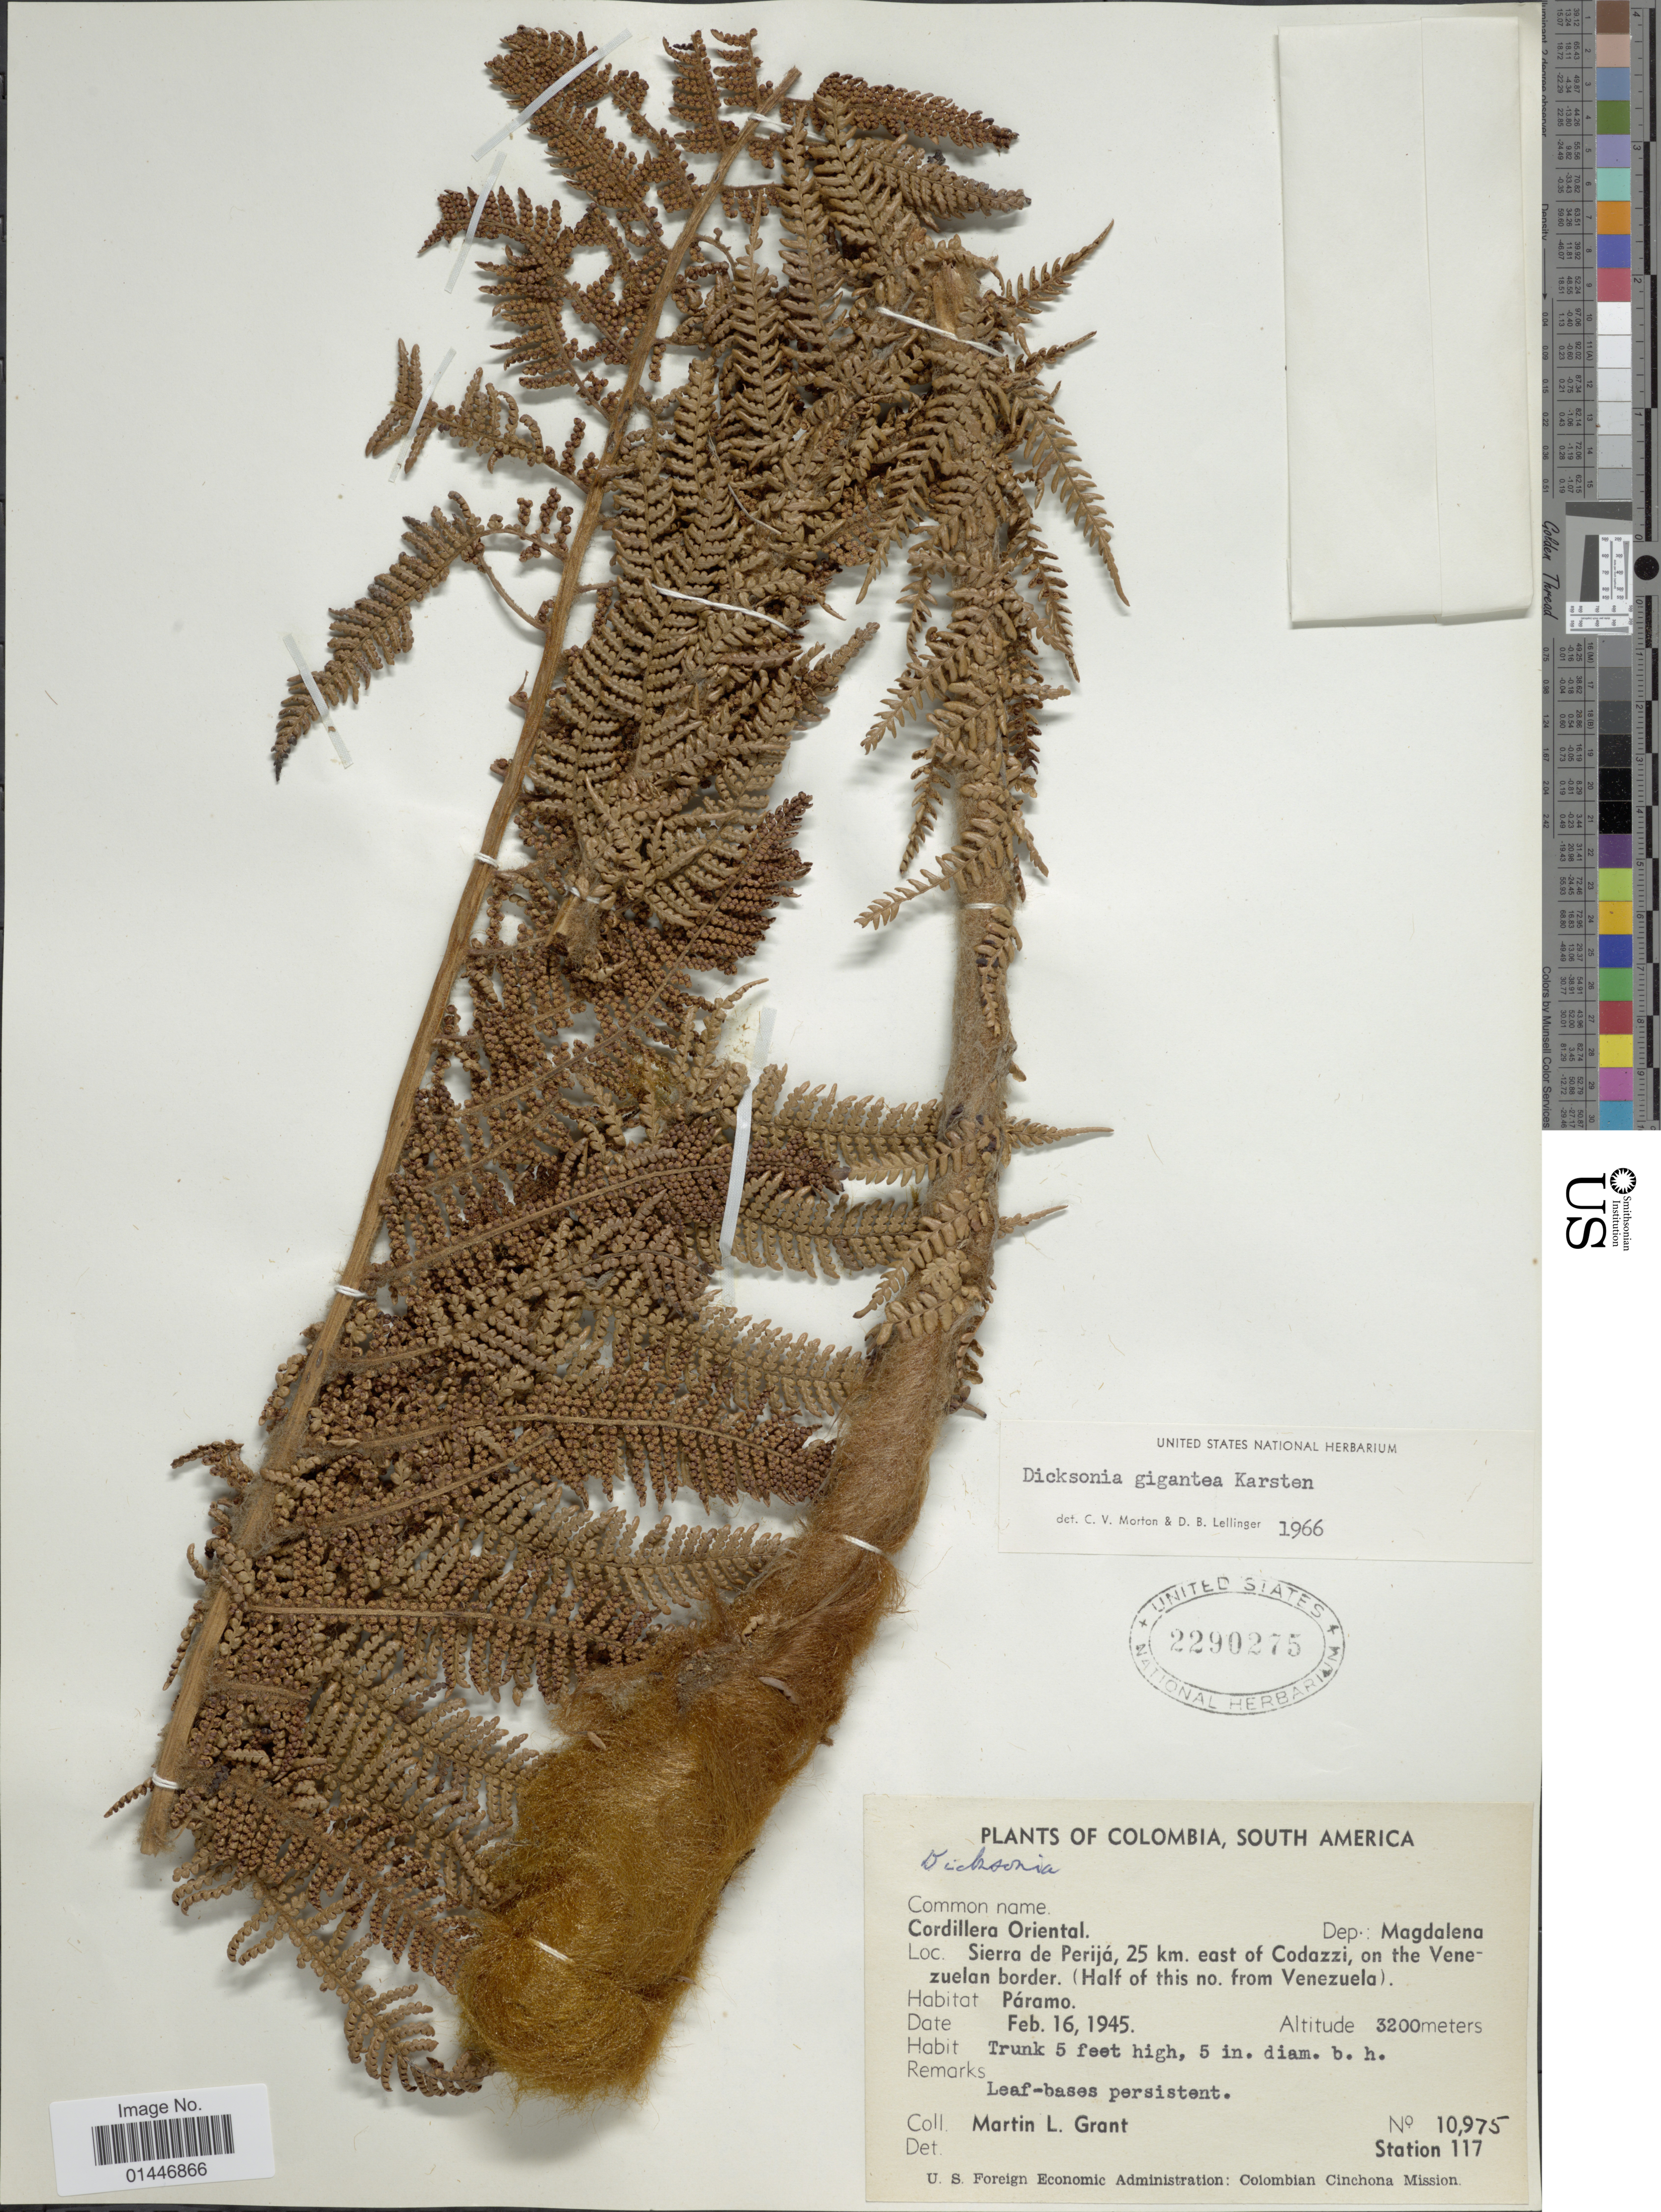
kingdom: Plantae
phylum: Tracheophyta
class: Polypodiopsida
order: Cyatheales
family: Dicksoniaceae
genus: Dicksonia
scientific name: Dicksonia stuebelii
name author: Hieron.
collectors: M. L. Grant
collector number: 10975/117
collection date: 1945-02-16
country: Colombia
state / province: Magdalena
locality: South America, Cordillera Oriental, Sierra de Perija, 25 km east of Codazzi, on the Venezuelan border (half of this no. from Venezuela)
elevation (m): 3200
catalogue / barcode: US 2290275